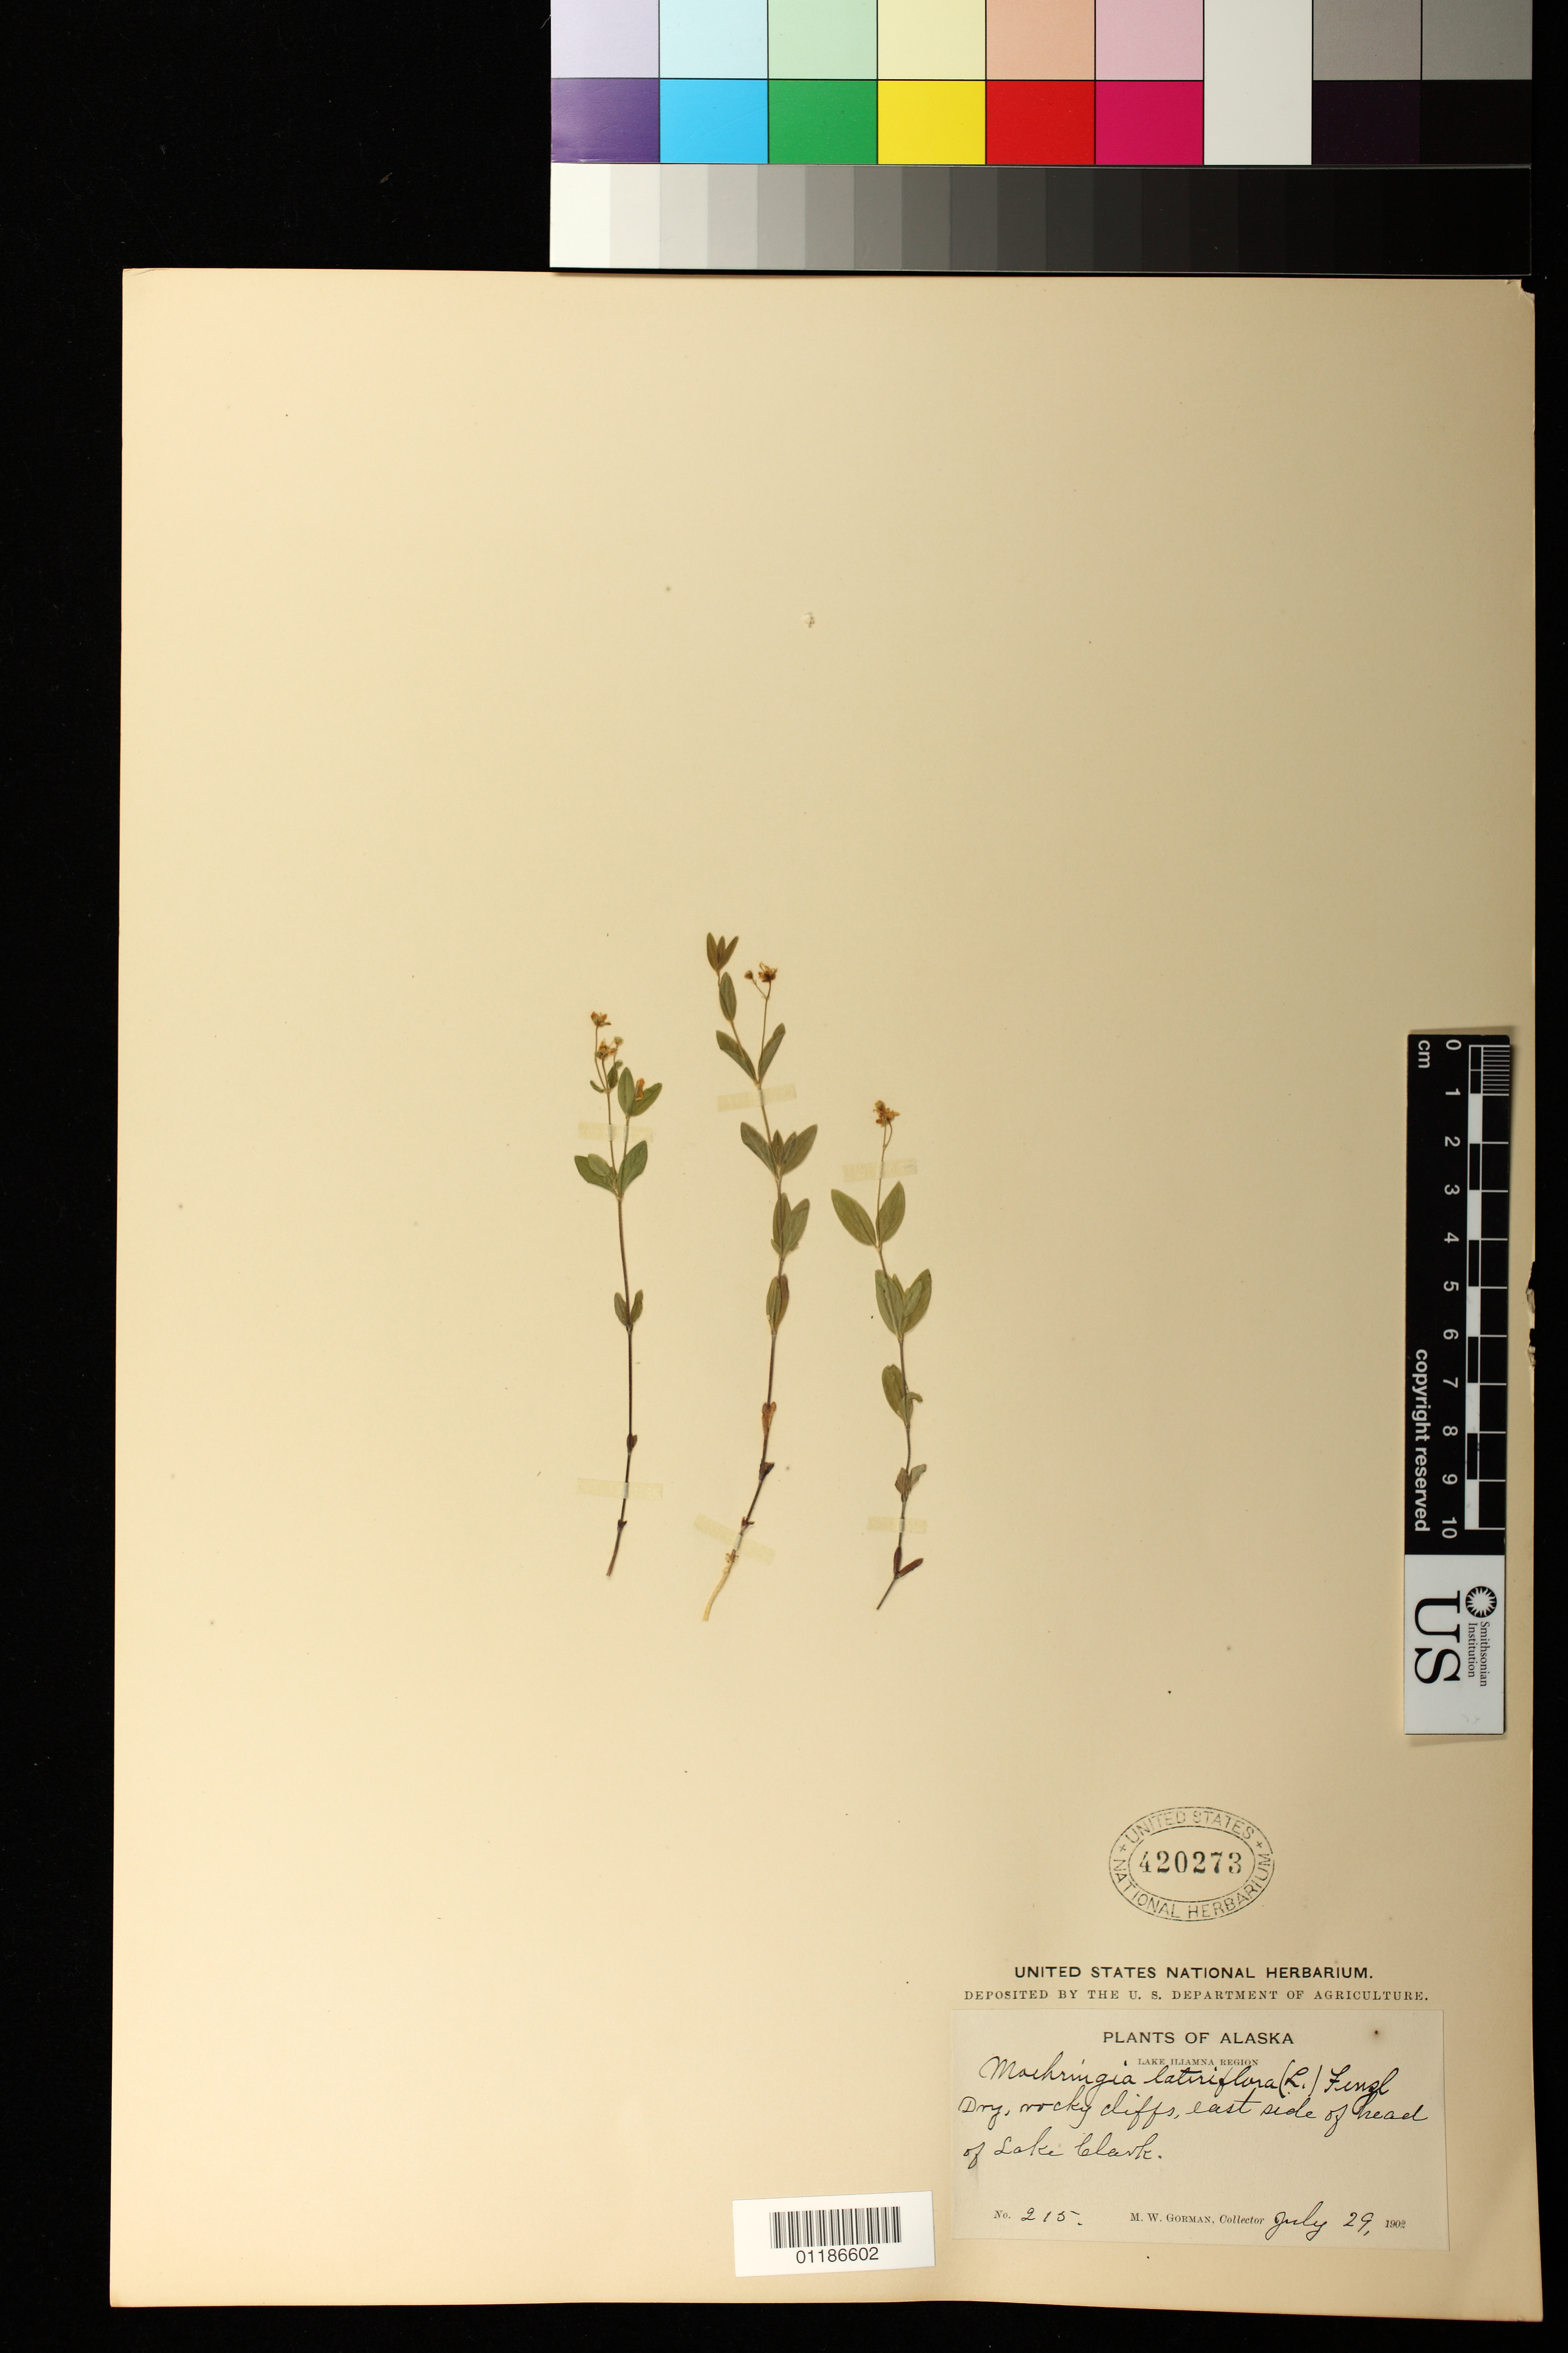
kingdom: Plantae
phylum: Tracheophyta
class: Magnoliopsida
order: Caryophyllales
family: Caryophyllaceae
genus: Moehringia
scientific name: Moehringia lateriflora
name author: (L.) Fenzl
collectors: M. W. Gorman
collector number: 215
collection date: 1902-07-29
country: United States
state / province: Alaska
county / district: Lake and Peninsula Borough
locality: Dry, rocky cliffs, east side of head of Lake Clark.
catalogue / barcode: US 420273